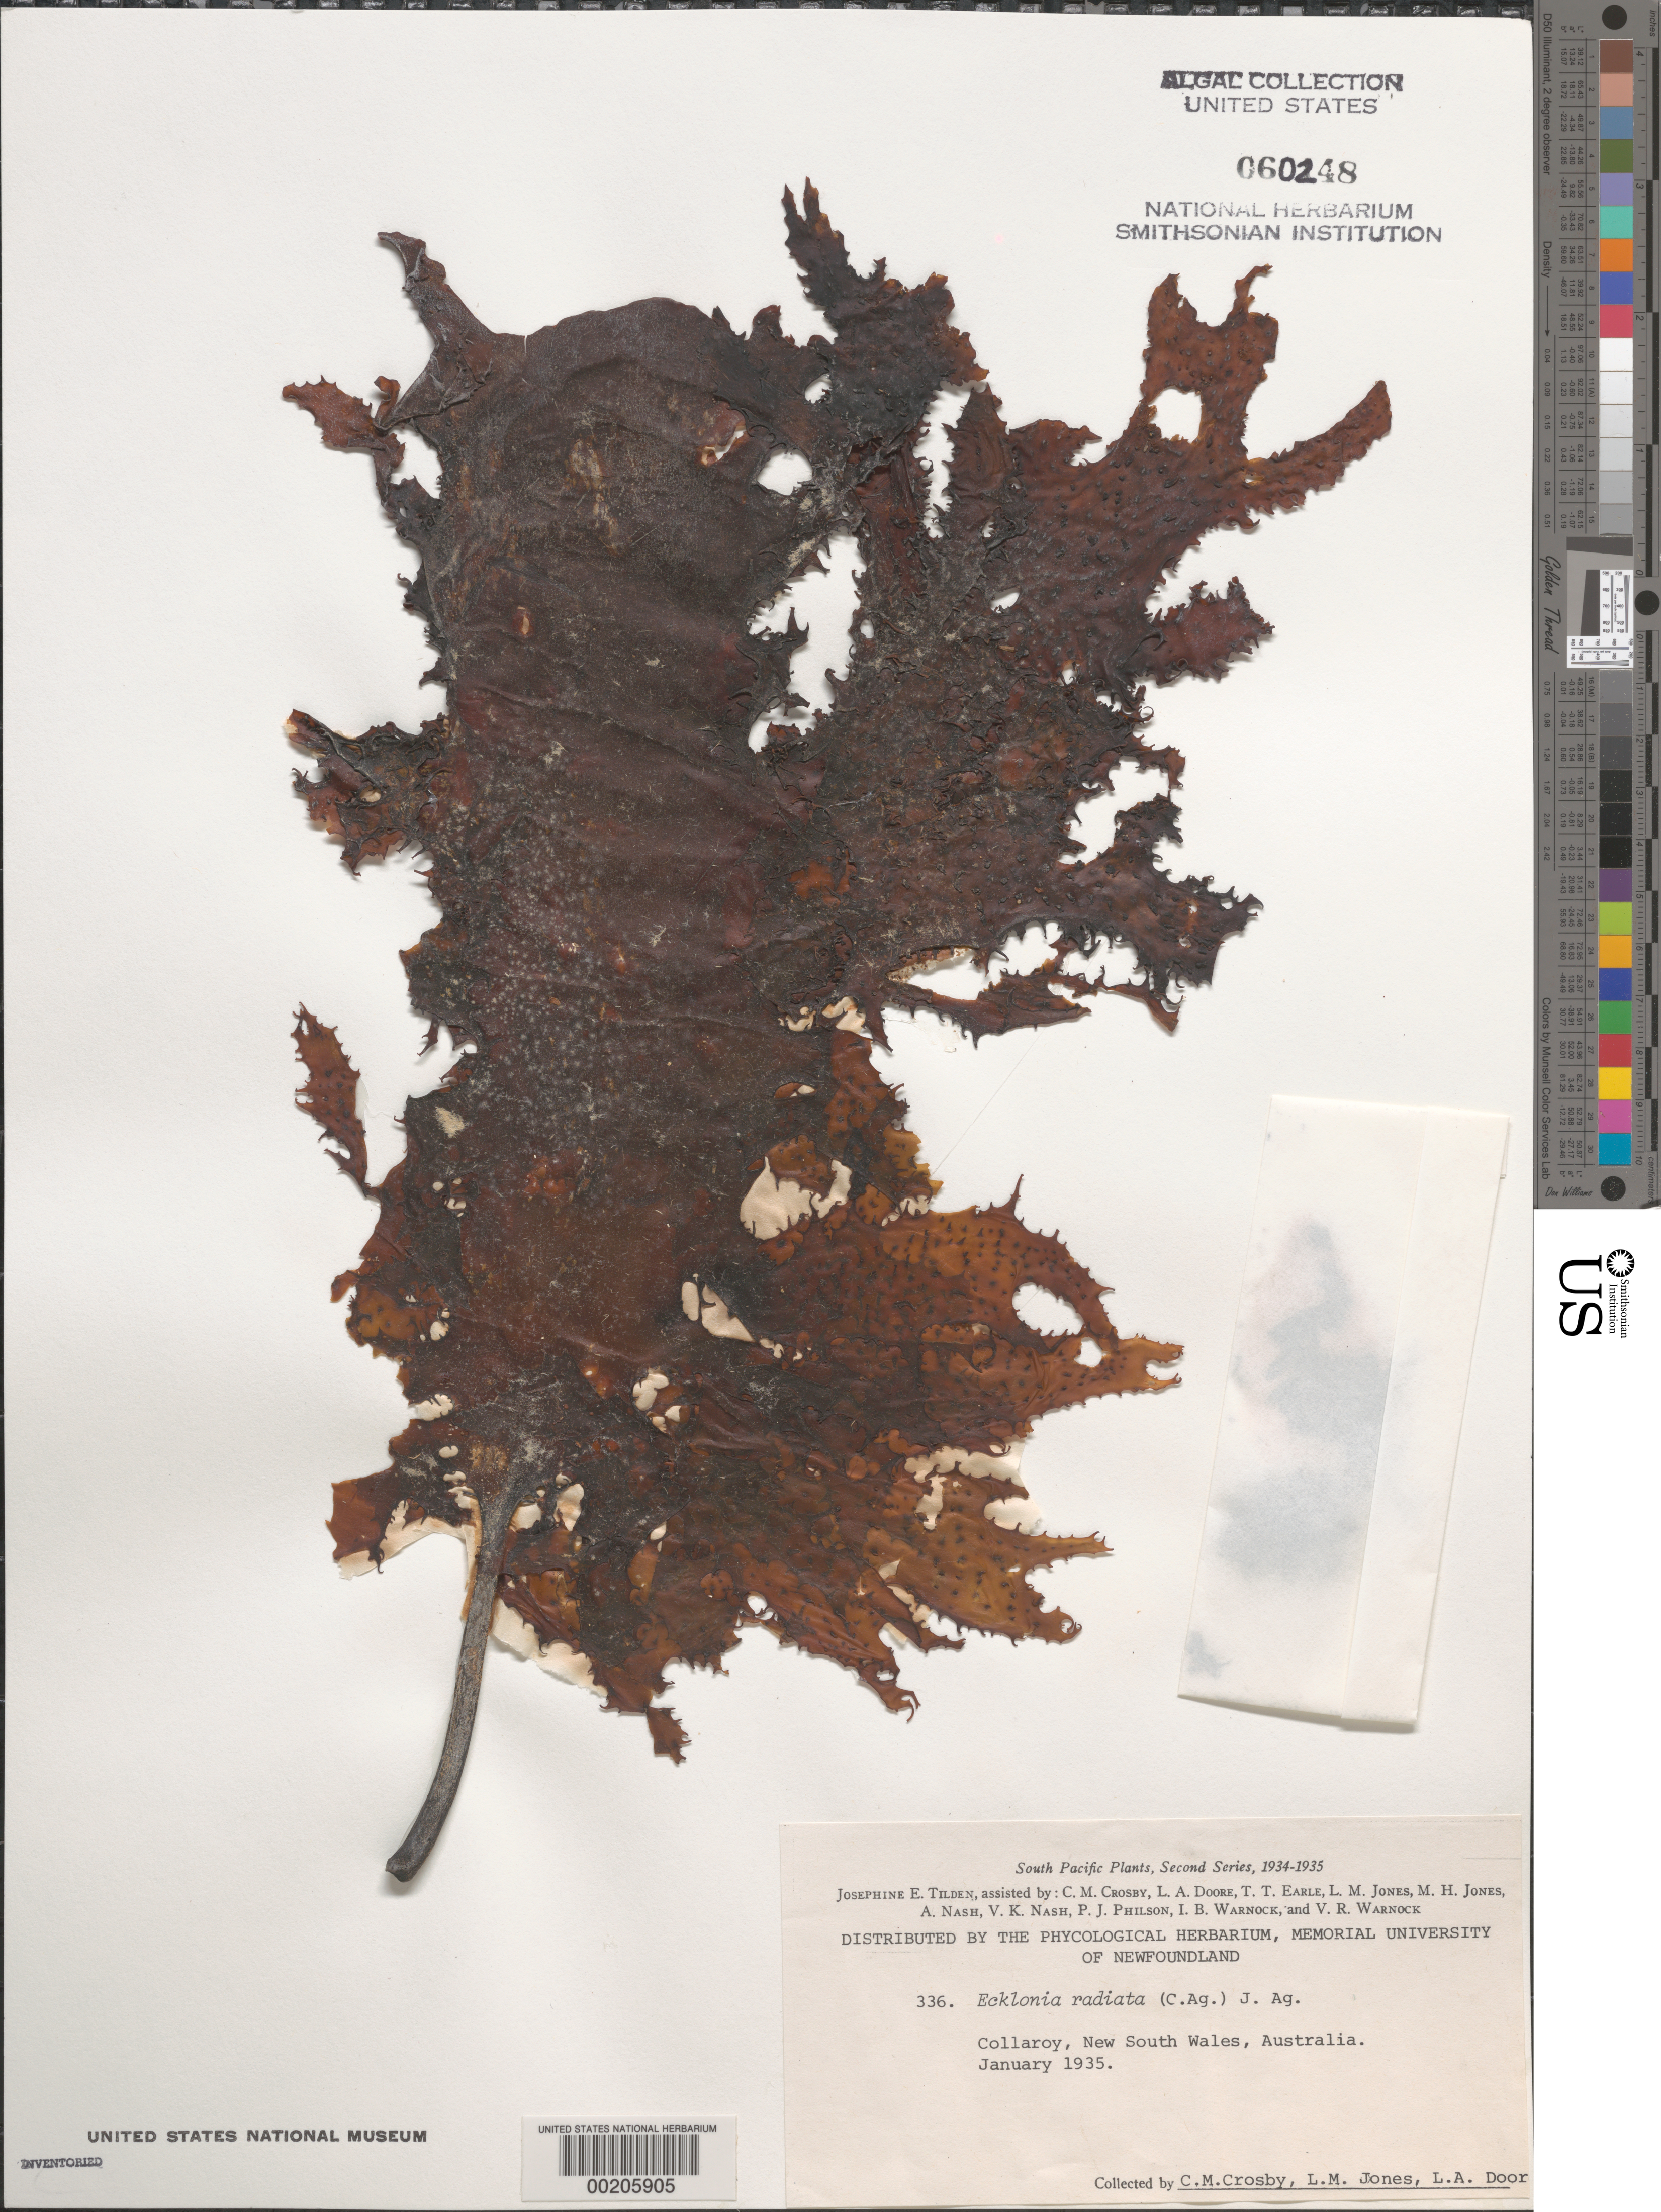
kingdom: Chromista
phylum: Ochrophyta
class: Phaeophyceae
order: Laminariales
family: Lessoniaceae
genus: Ecklonia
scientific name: Ecklonia radiata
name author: (C. Agardh) J. Agardh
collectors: C. M. Crosby, L. M. Jones & L. Doore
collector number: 336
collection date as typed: Jan 1935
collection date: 1935-01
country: Australia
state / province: New South Wales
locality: Collaroy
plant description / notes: Tilden, South Pacific Plants, Second Series, 1934-1935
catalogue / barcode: US 60248